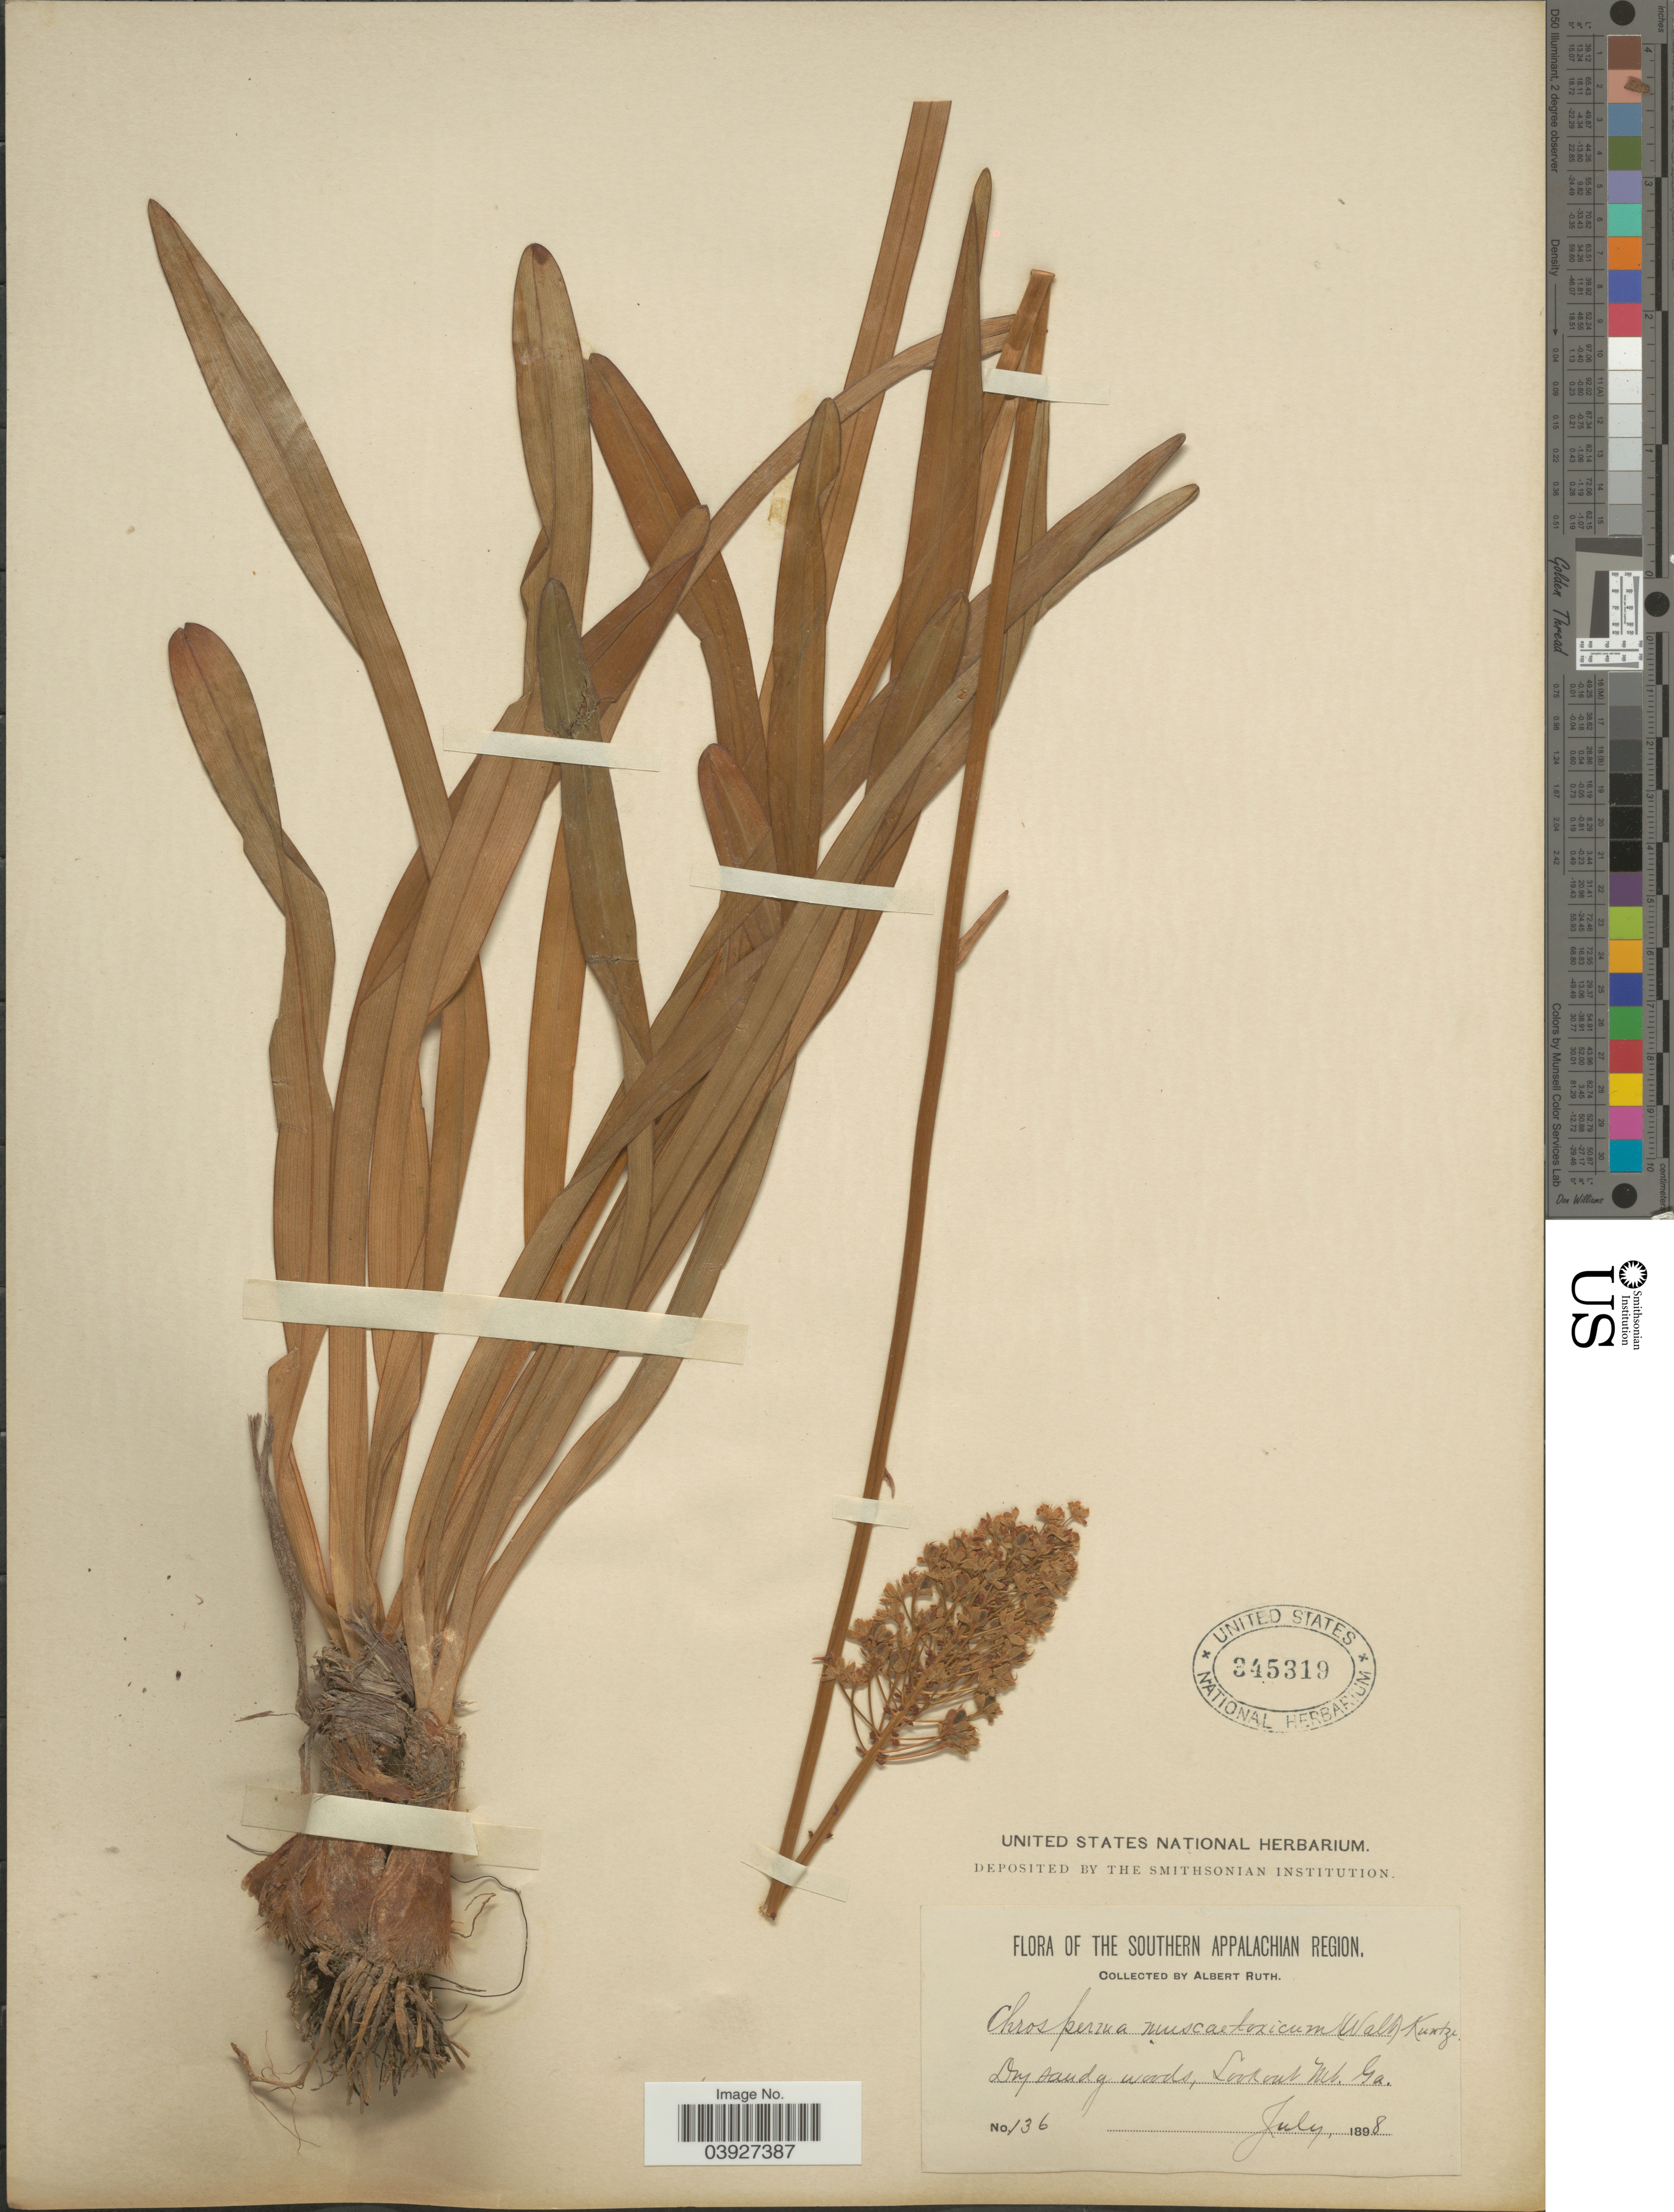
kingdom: Plantae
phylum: Tracheophyta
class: Liliopsida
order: Liliales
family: Melanthiaceae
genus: Amianthium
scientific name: Amianthium muscitoxicum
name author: (Walter) A. Gray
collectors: A. Ruth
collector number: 136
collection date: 1898-07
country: United States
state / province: Georgia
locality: The Southern Appalachian Region. Lookout Mt.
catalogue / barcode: US 345319